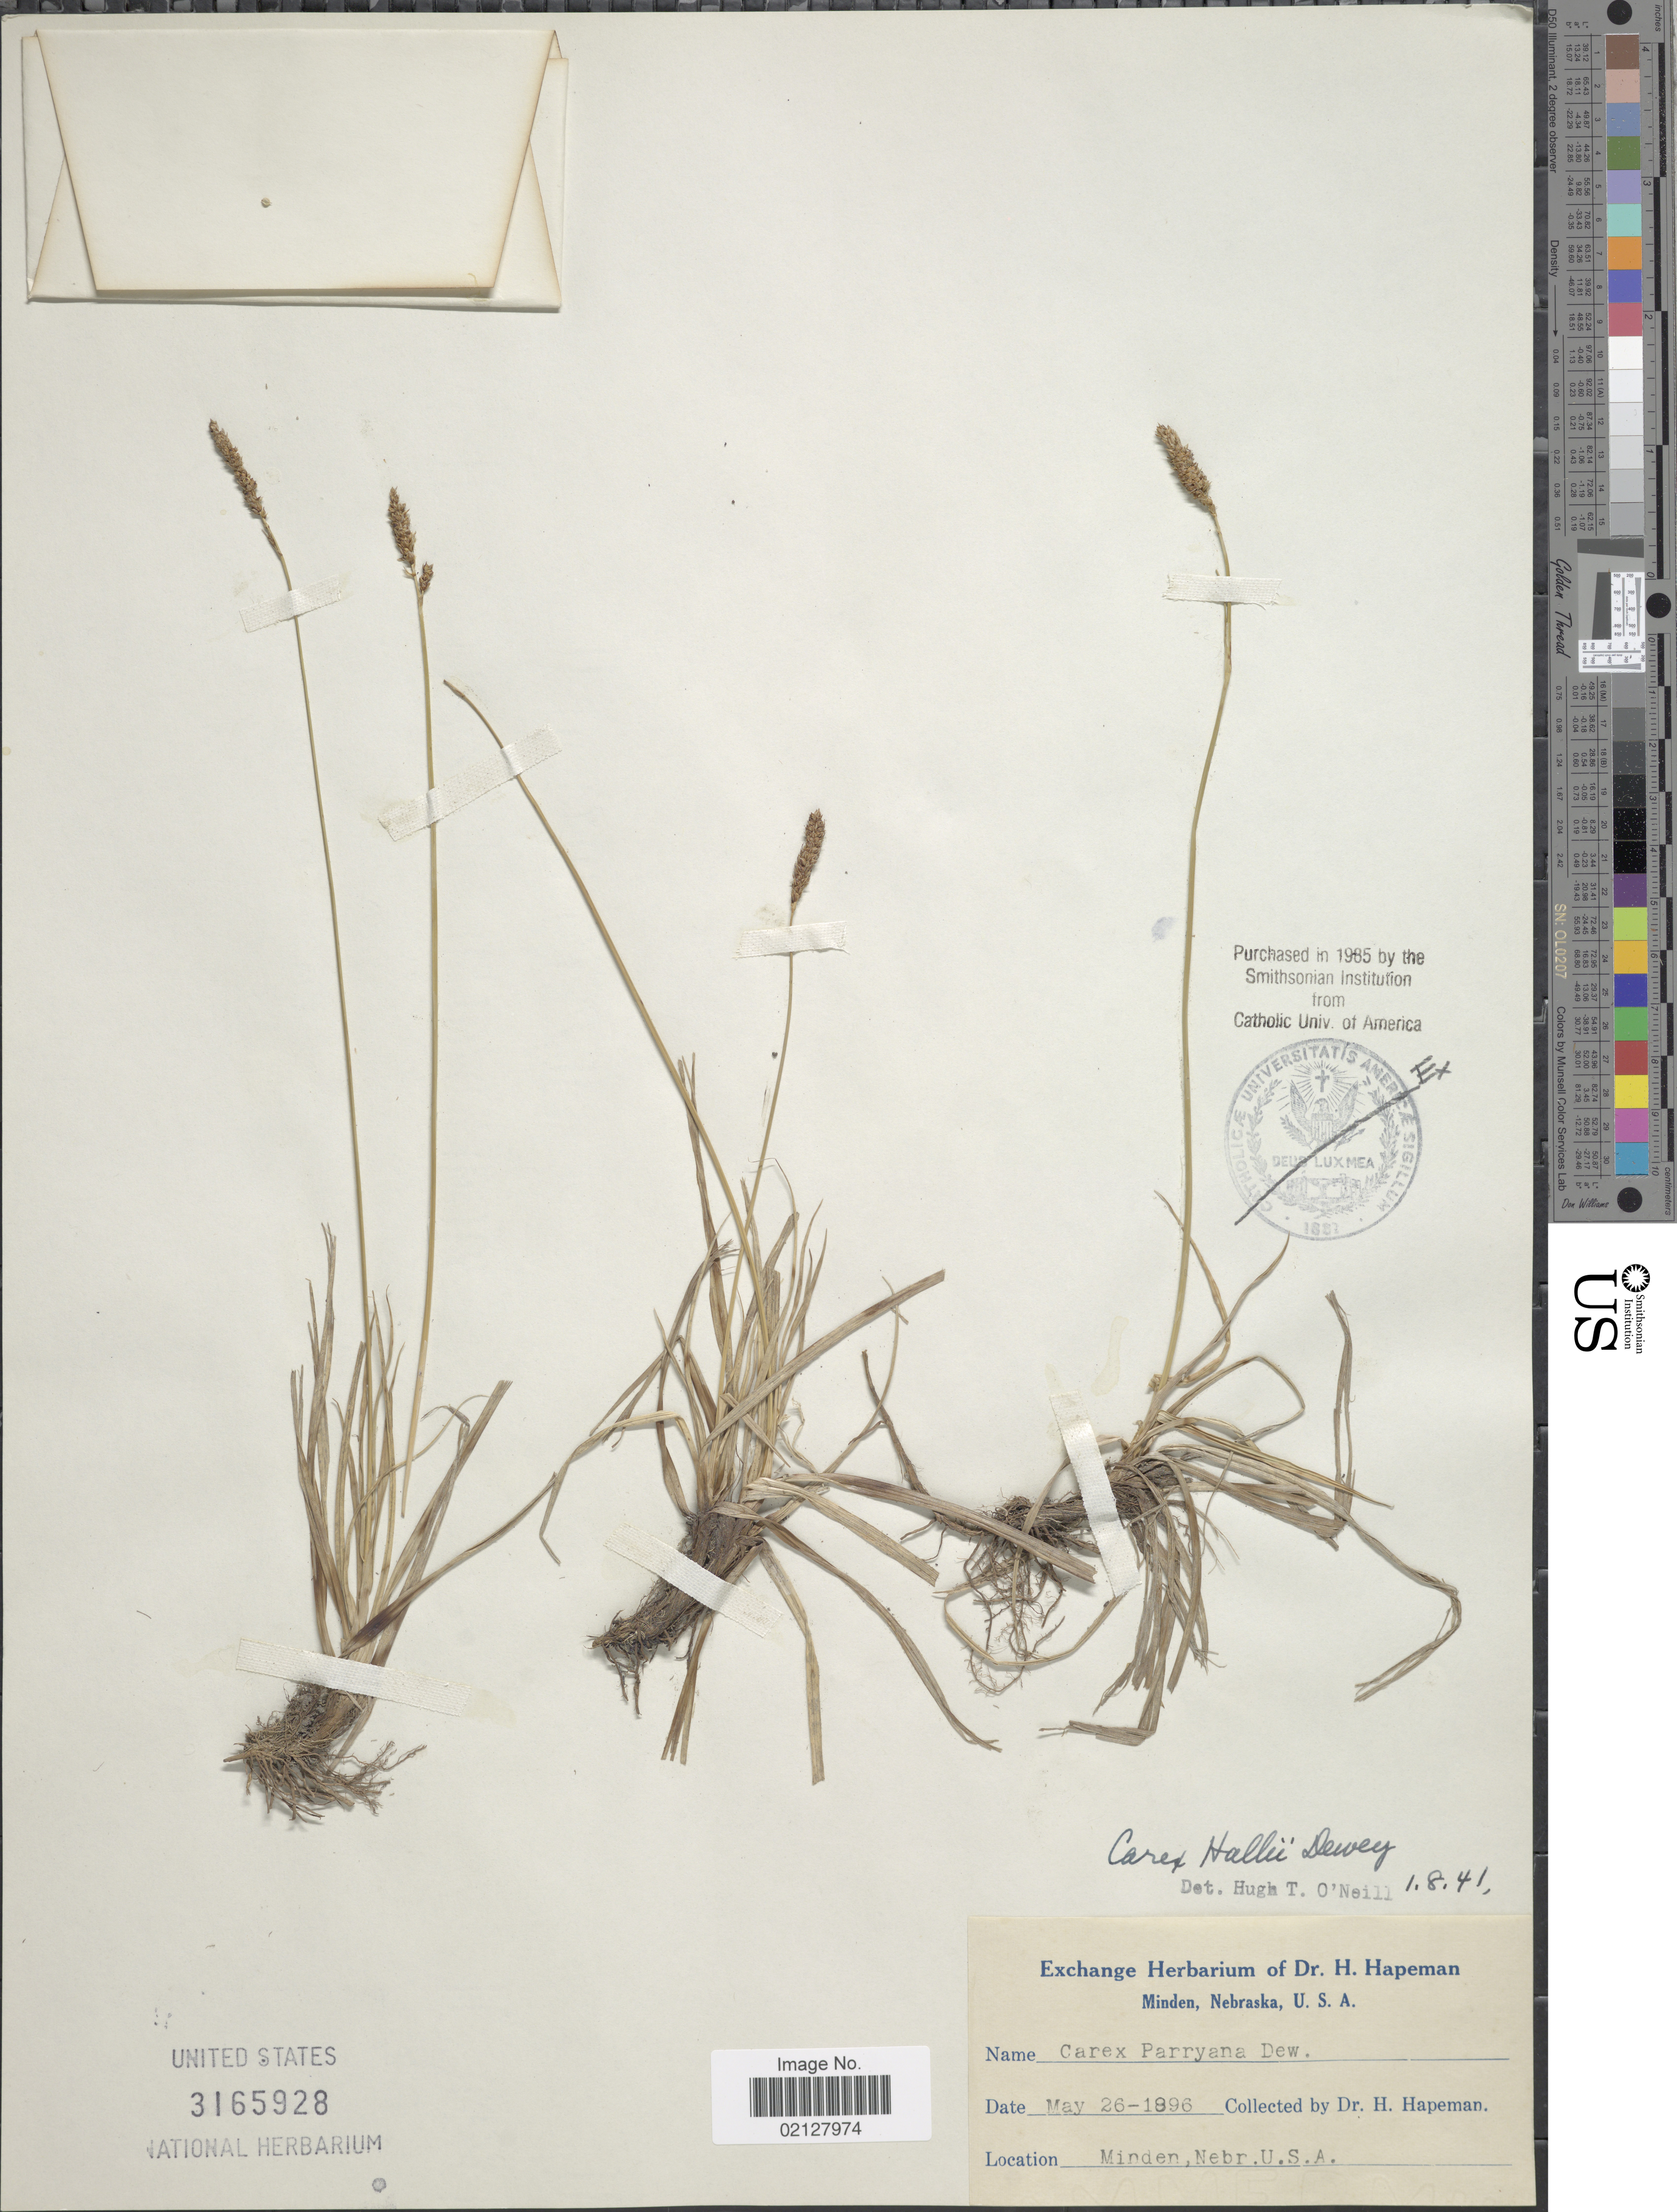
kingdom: Plantae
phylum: Tracheophyta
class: Liliopsida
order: Poales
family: Cyperaceae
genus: Carex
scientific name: Carex parryana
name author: Dewey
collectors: H. Hapeman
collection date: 1896-05-26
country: United States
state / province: Nebraska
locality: Minden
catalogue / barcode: US 3165928